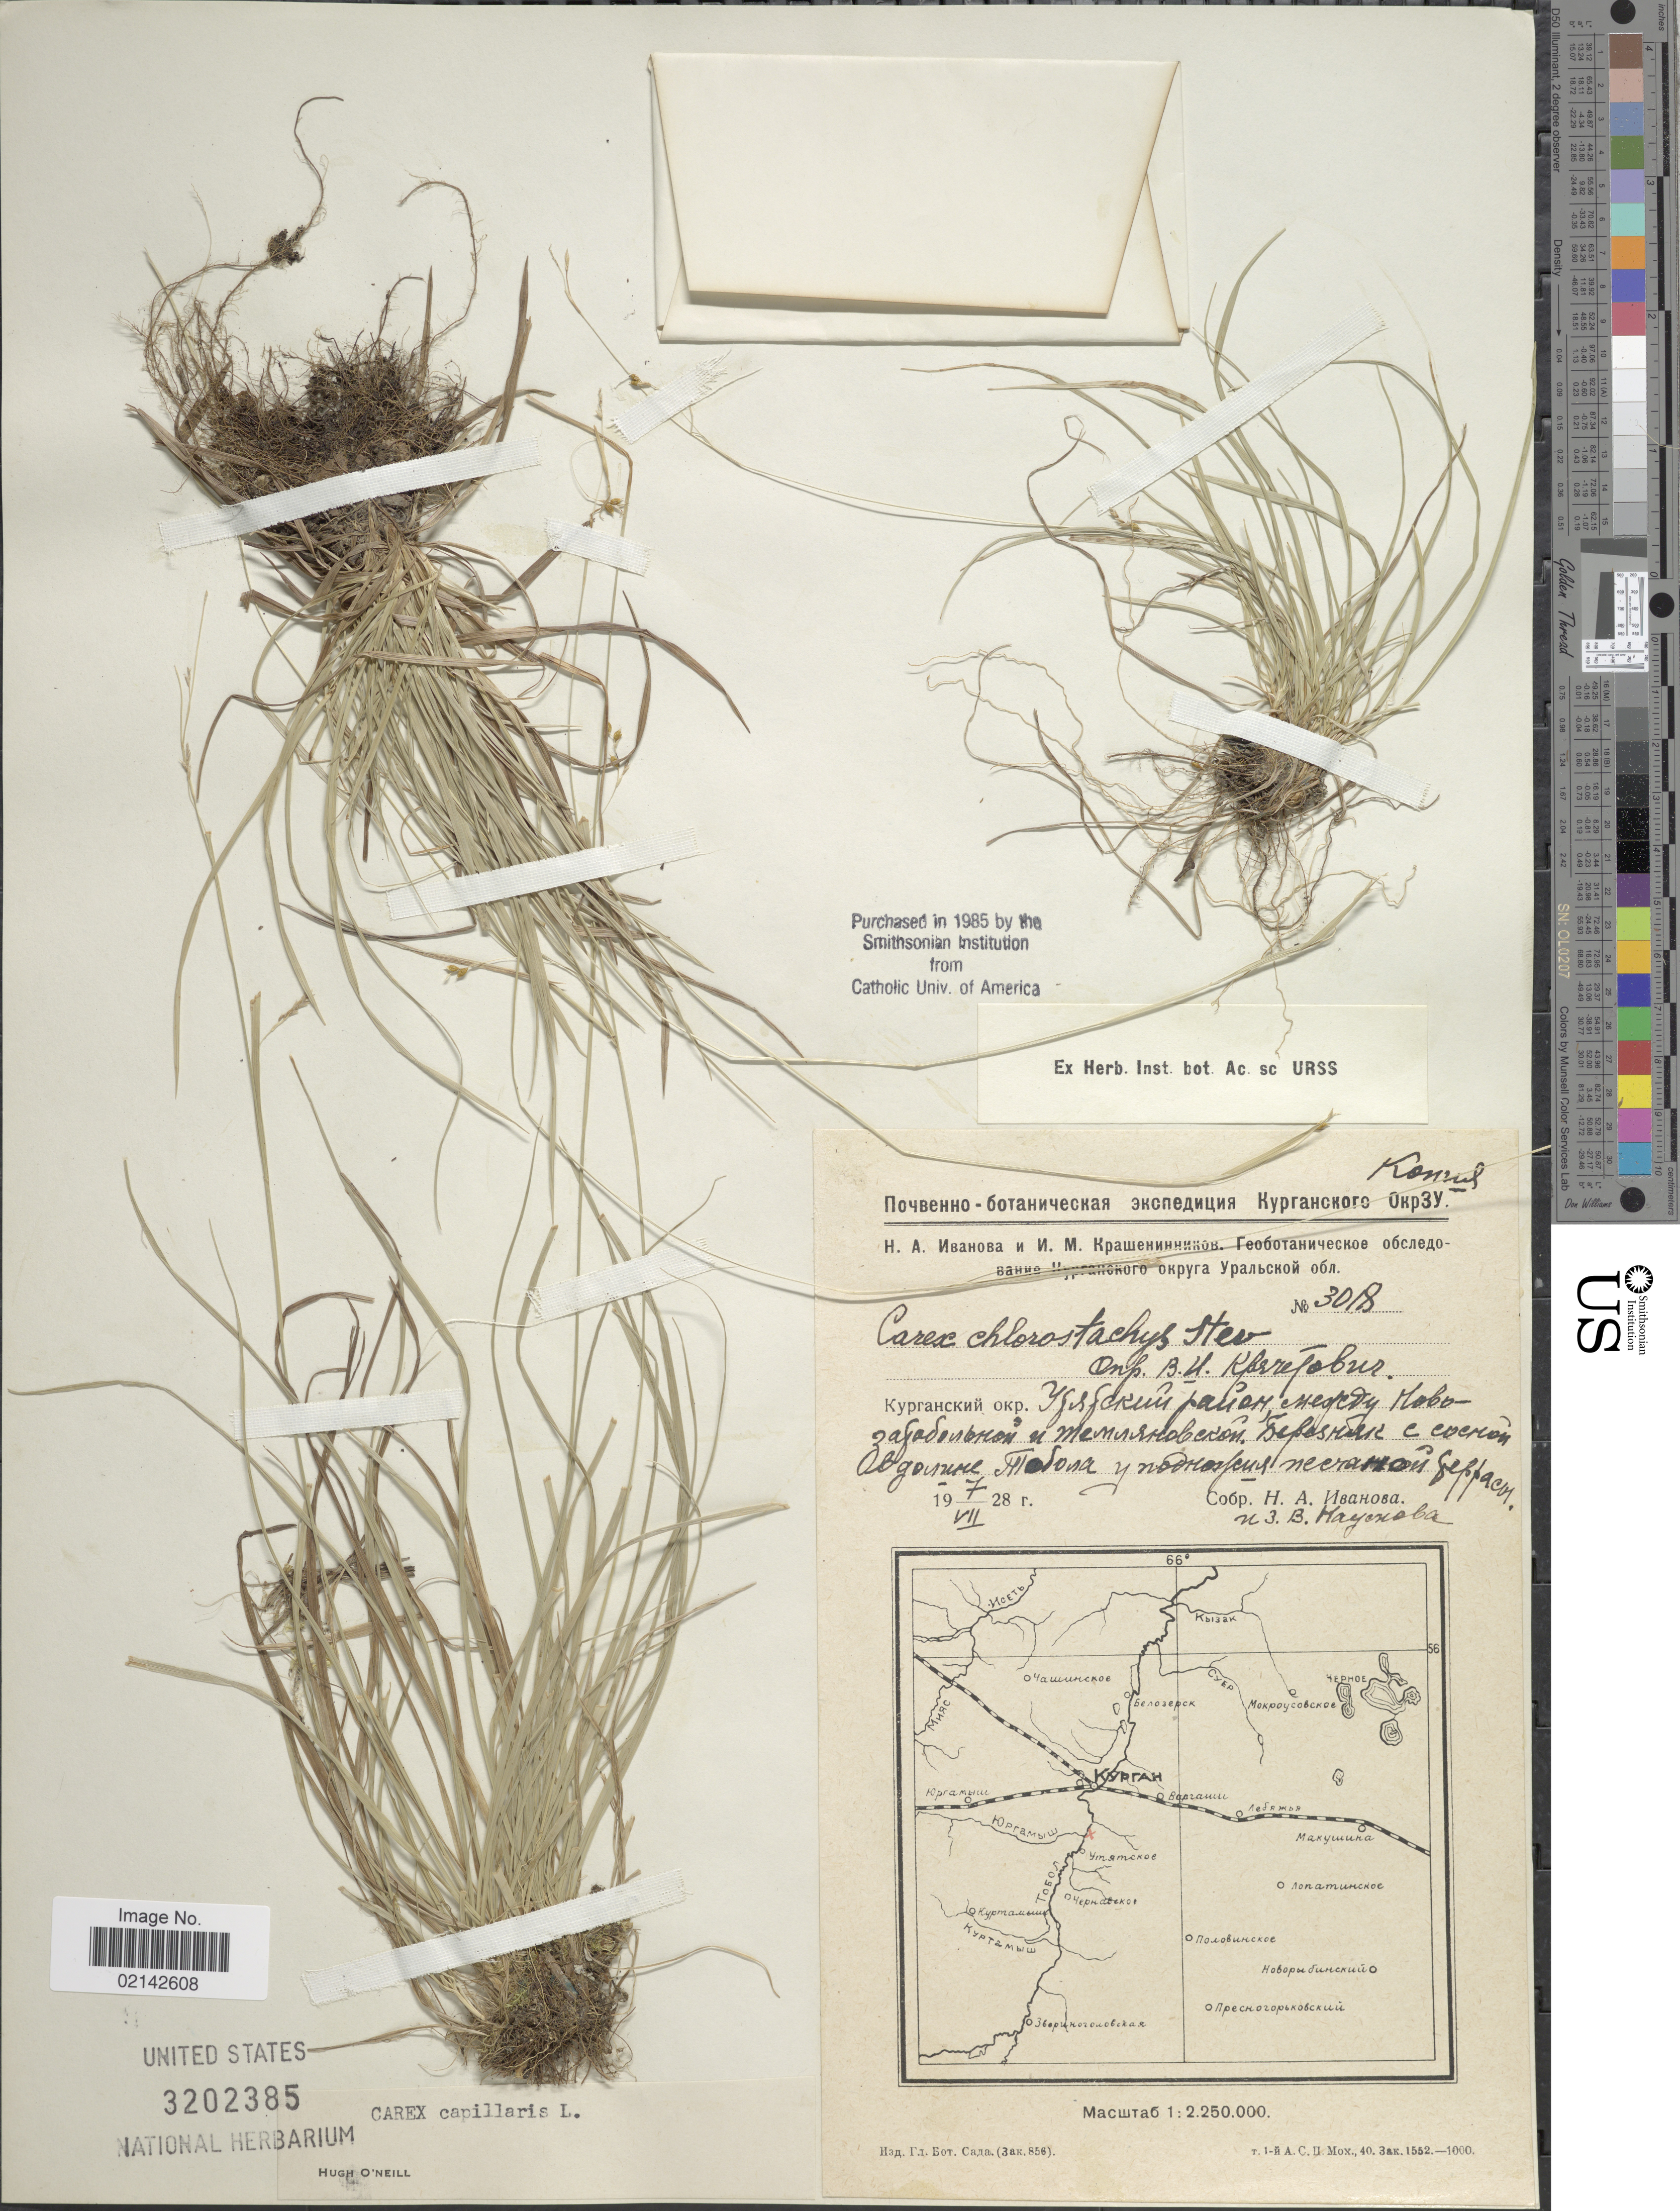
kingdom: Plantae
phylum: Tracheophyta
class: Liliopsida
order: Poales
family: Cyperaceae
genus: Carex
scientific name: Carex capillaris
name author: L.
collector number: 3018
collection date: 1928-07-07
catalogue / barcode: US 3202385